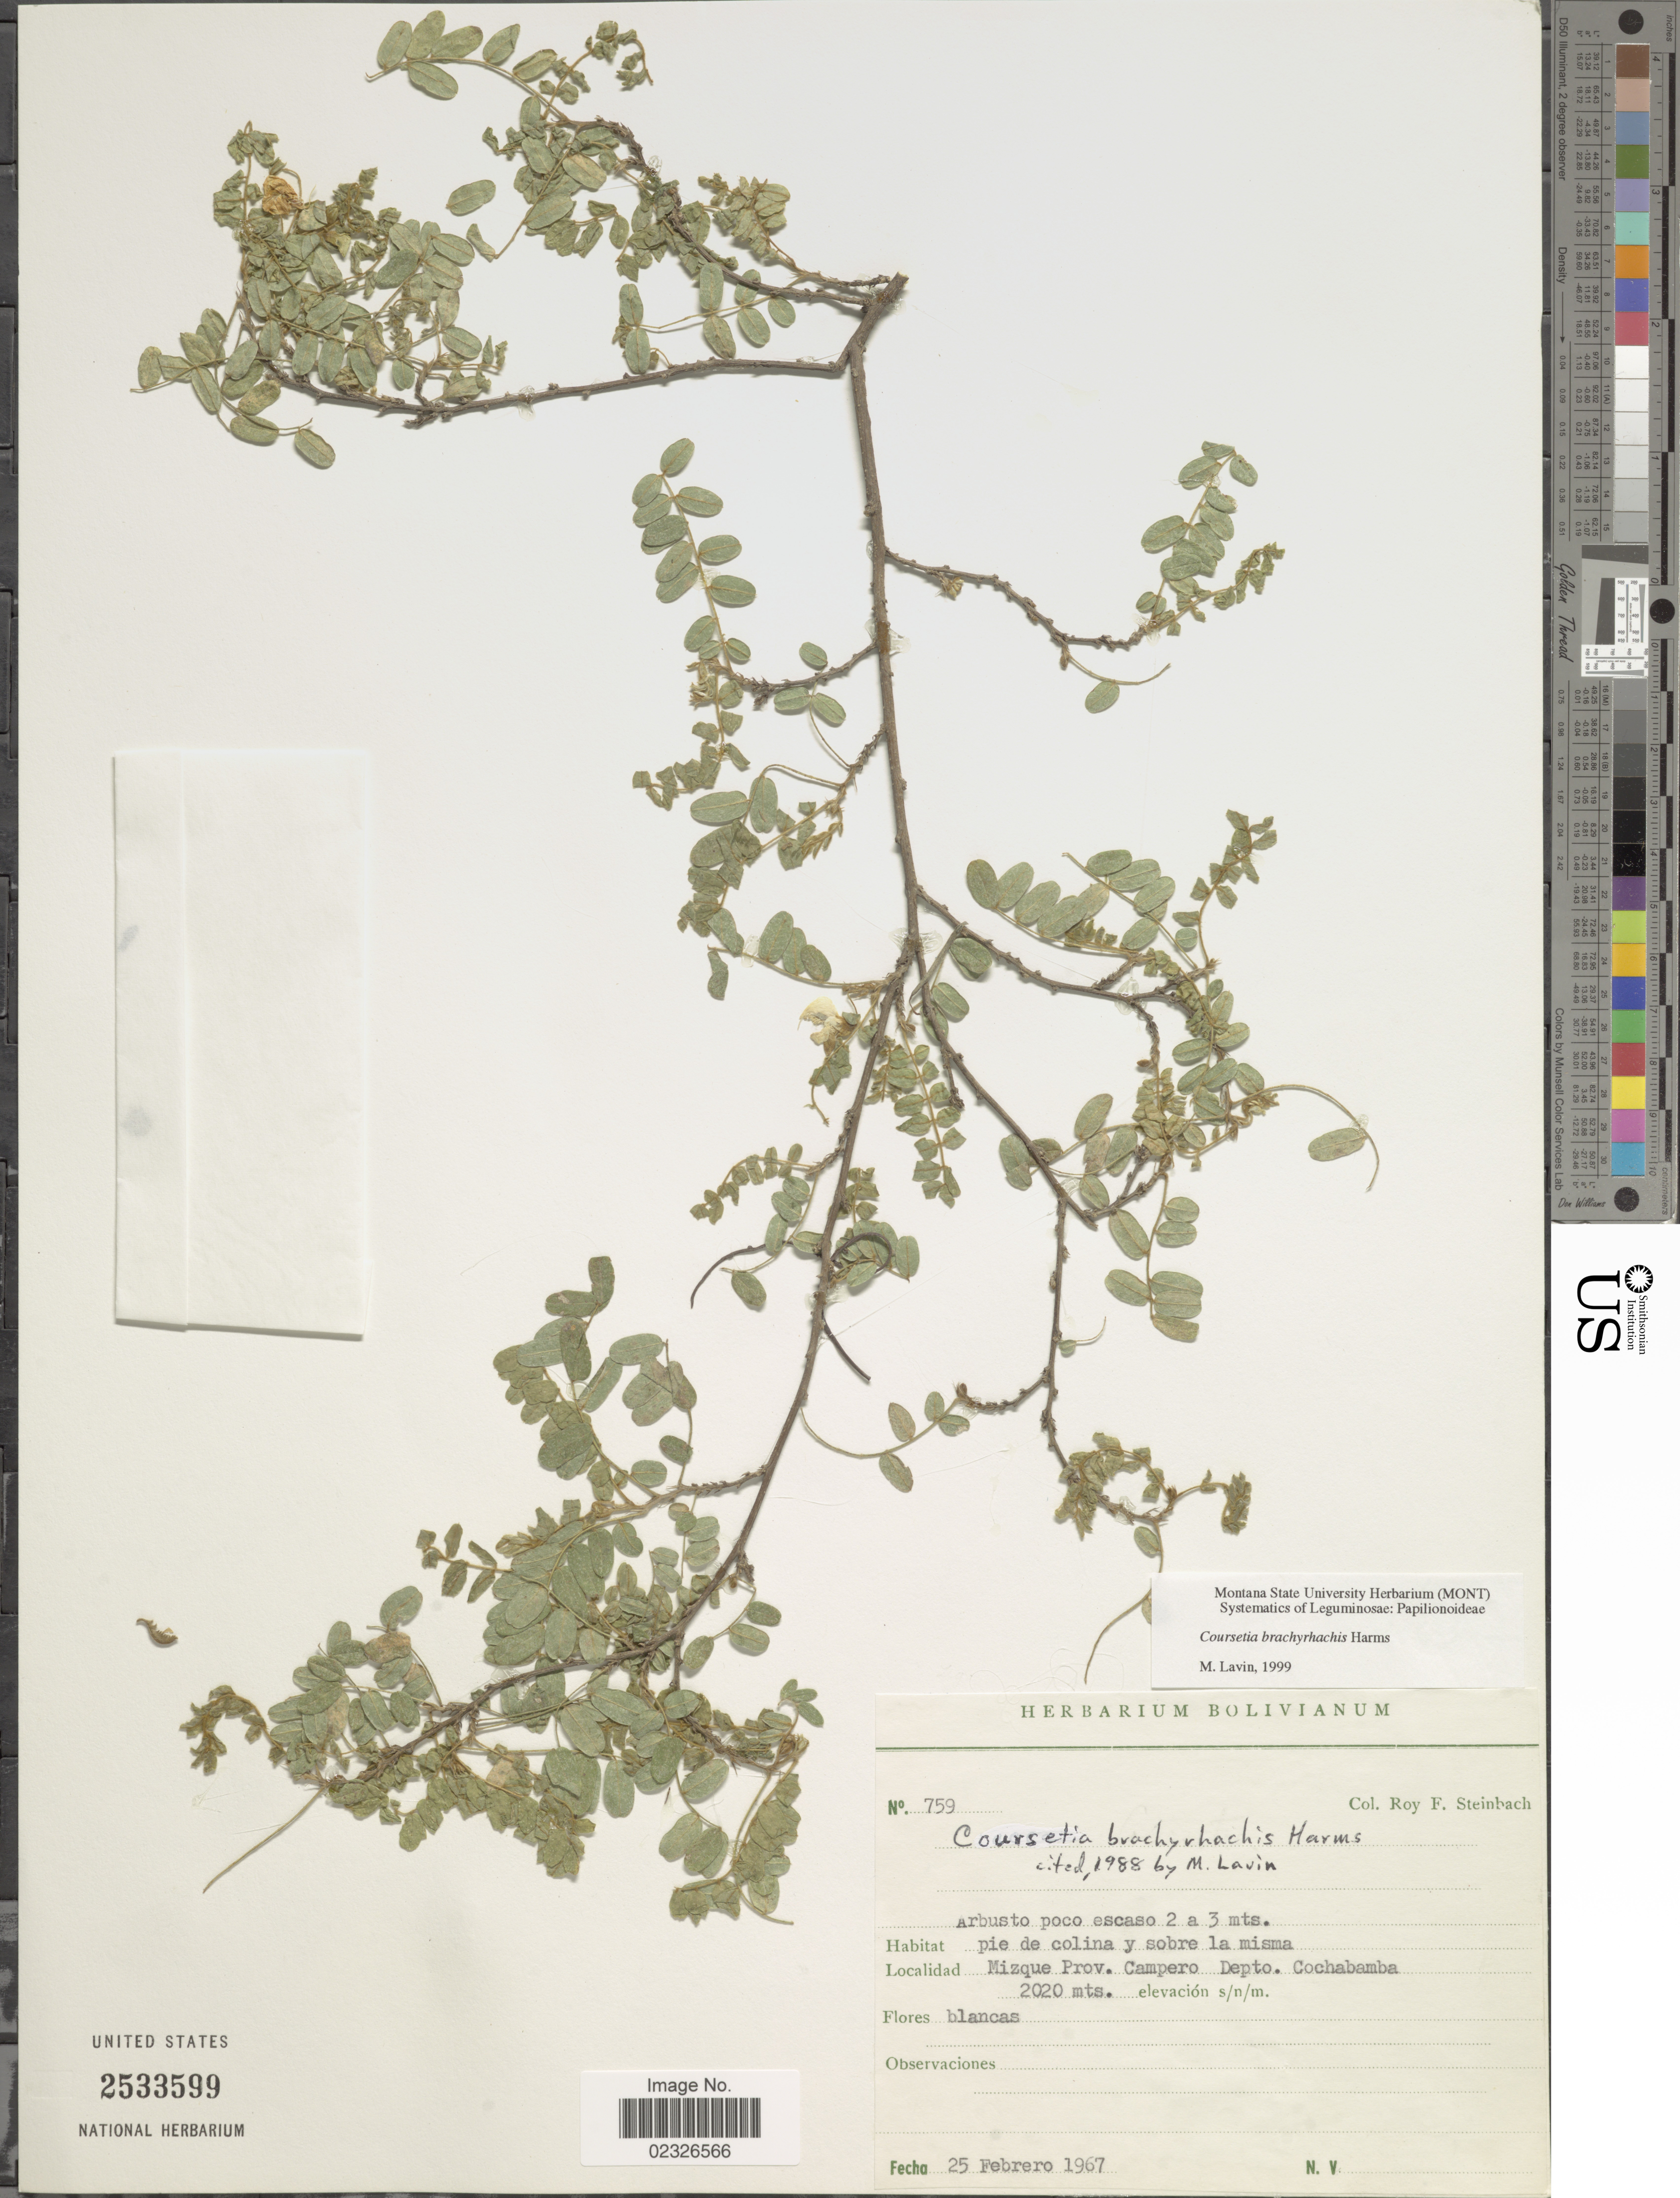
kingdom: Plantae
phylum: Tracheophyta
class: Magnoliopsida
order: Fabales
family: Fabaceae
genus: Coursetia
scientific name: Coursetia brachyrhachis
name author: Harms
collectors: R. F. Steinbach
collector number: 759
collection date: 1967-02-25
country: Bolivia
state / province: Cochabamba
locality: Mizque Prov. Campero Depto, Cochabamba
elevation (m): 2020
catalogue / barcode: US 2533599